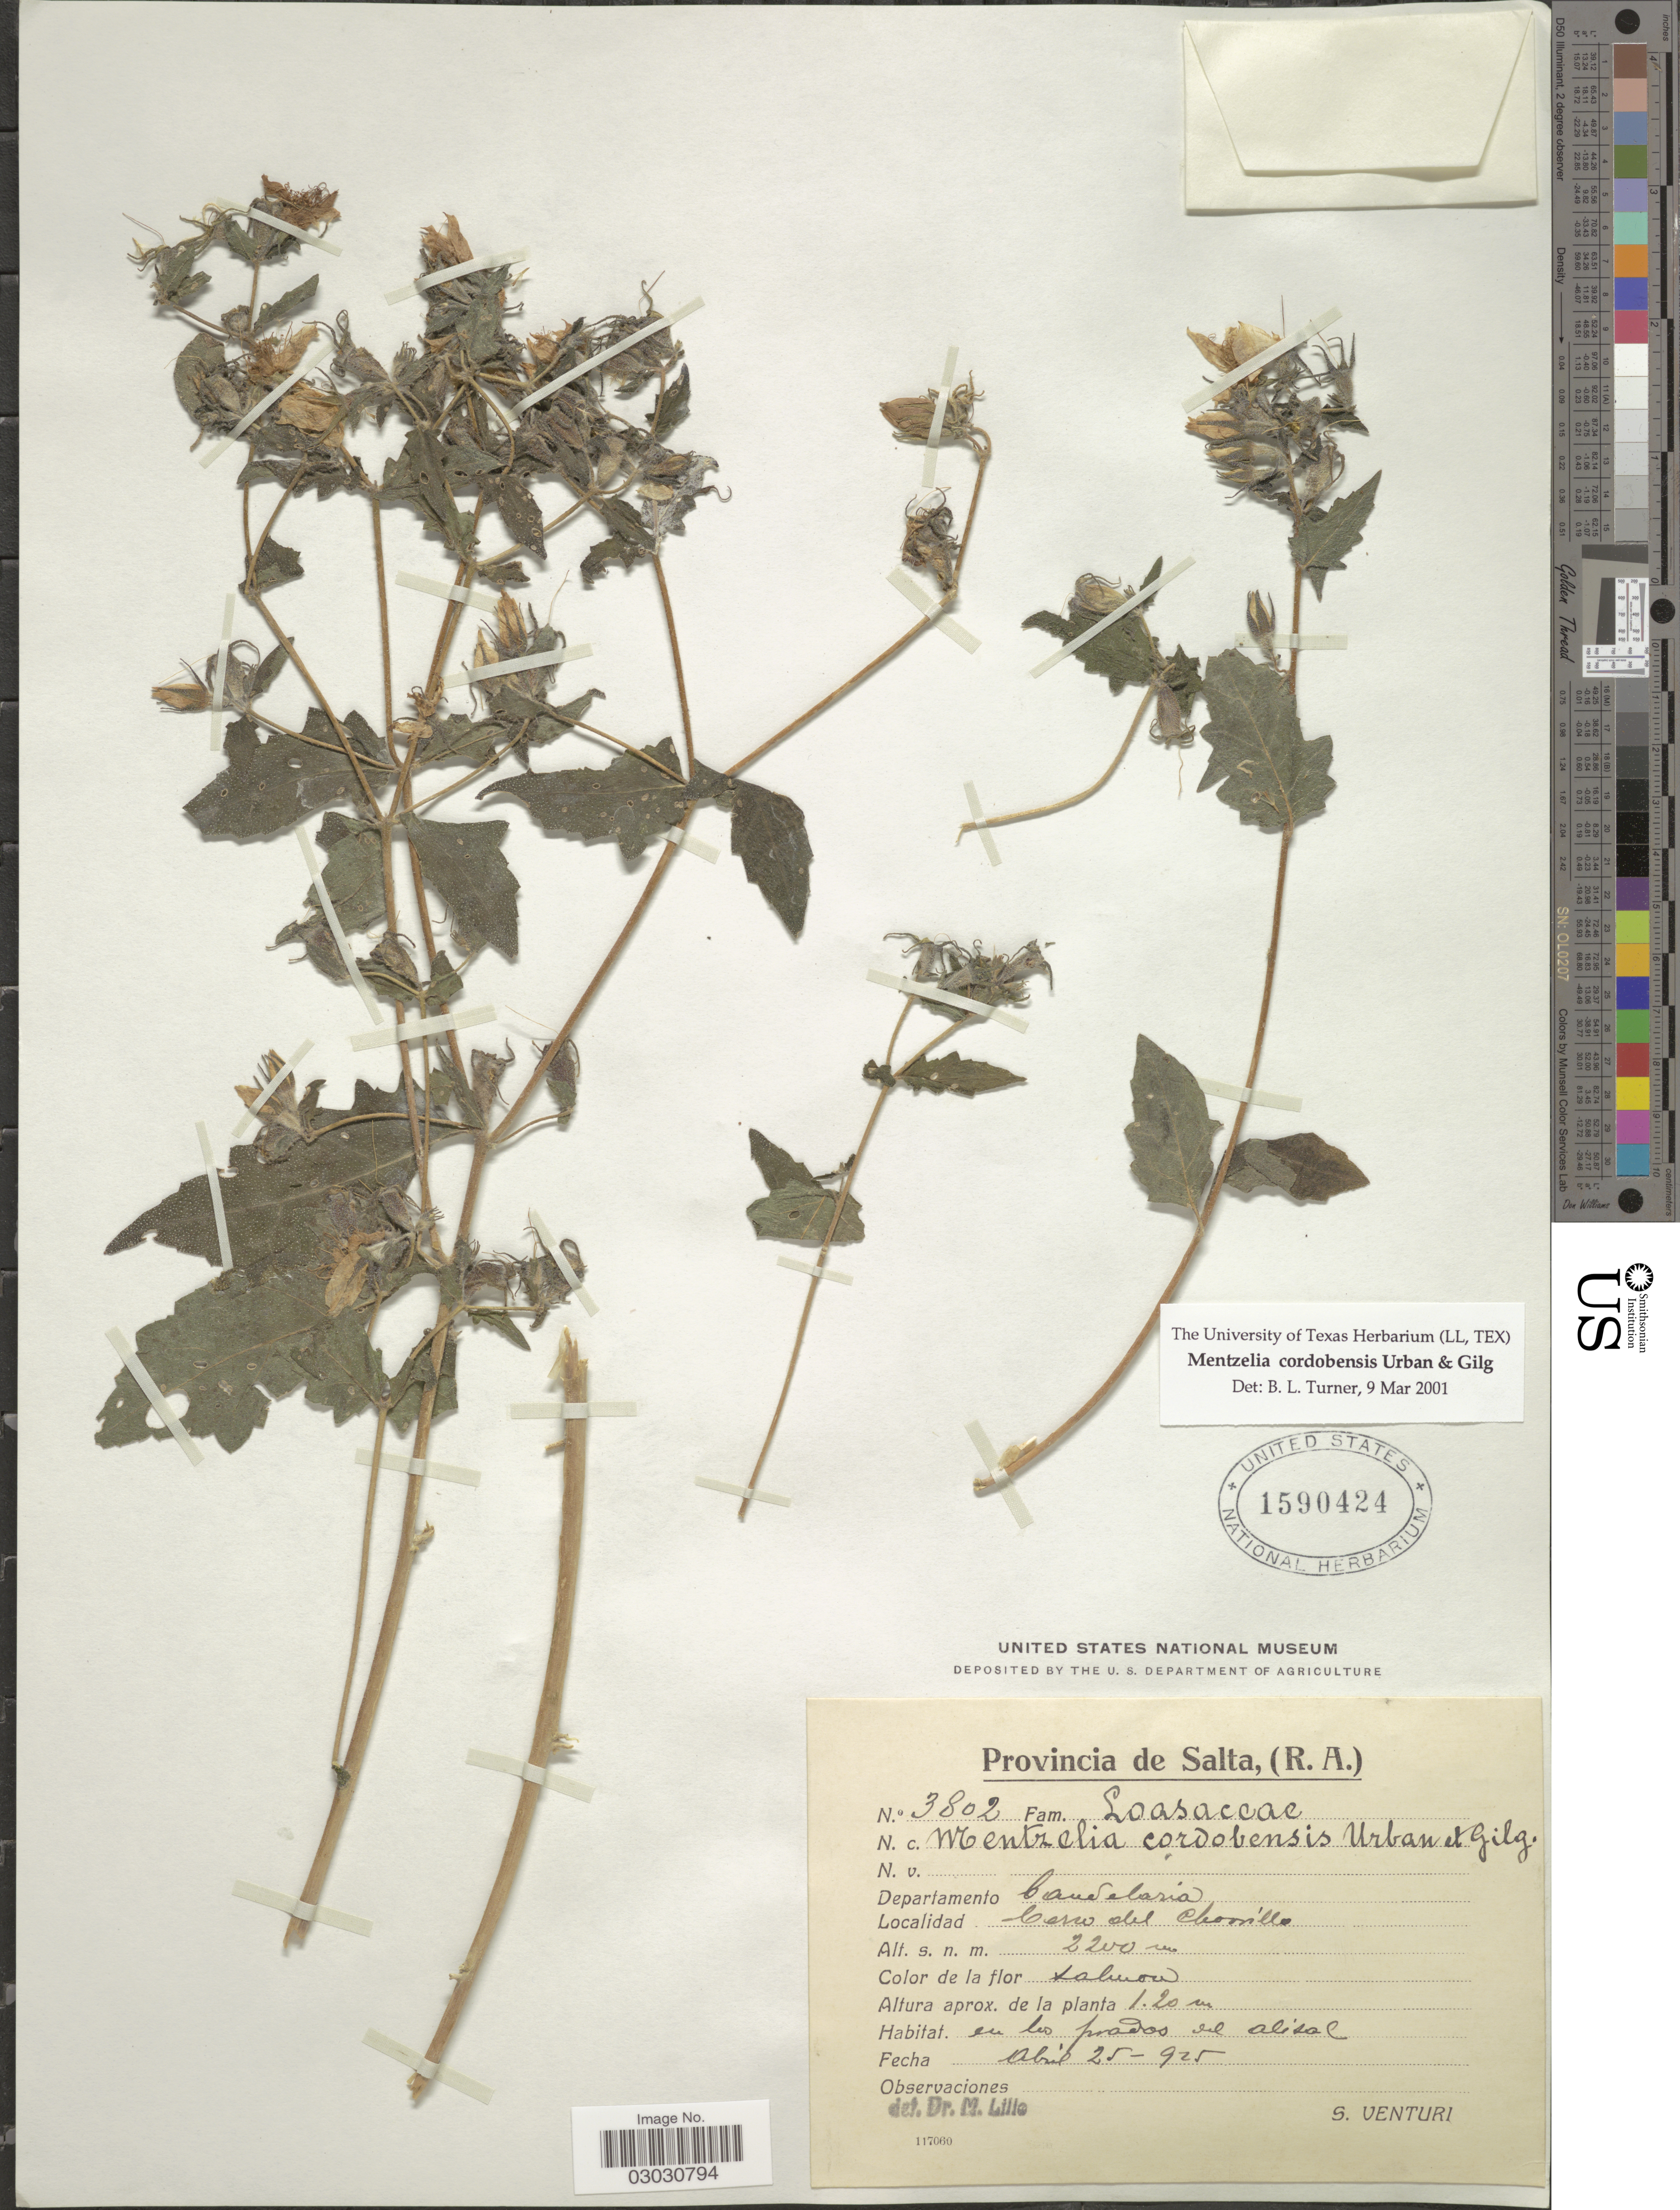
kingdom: Plantae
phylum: Tracheophyta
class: Magnoliopsida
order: Cornales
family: Loasaceae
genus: Mentzelia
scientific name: Mentzelia cordobensis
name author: Urb. & Gilg ex Kurtz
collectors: S. Venturi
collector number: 3802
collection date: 1925-04-25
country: Argentina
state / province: Salta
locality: Departamento Candelaria. Cerro del Chorrillo.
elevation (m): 2200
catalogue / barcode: US 1590424